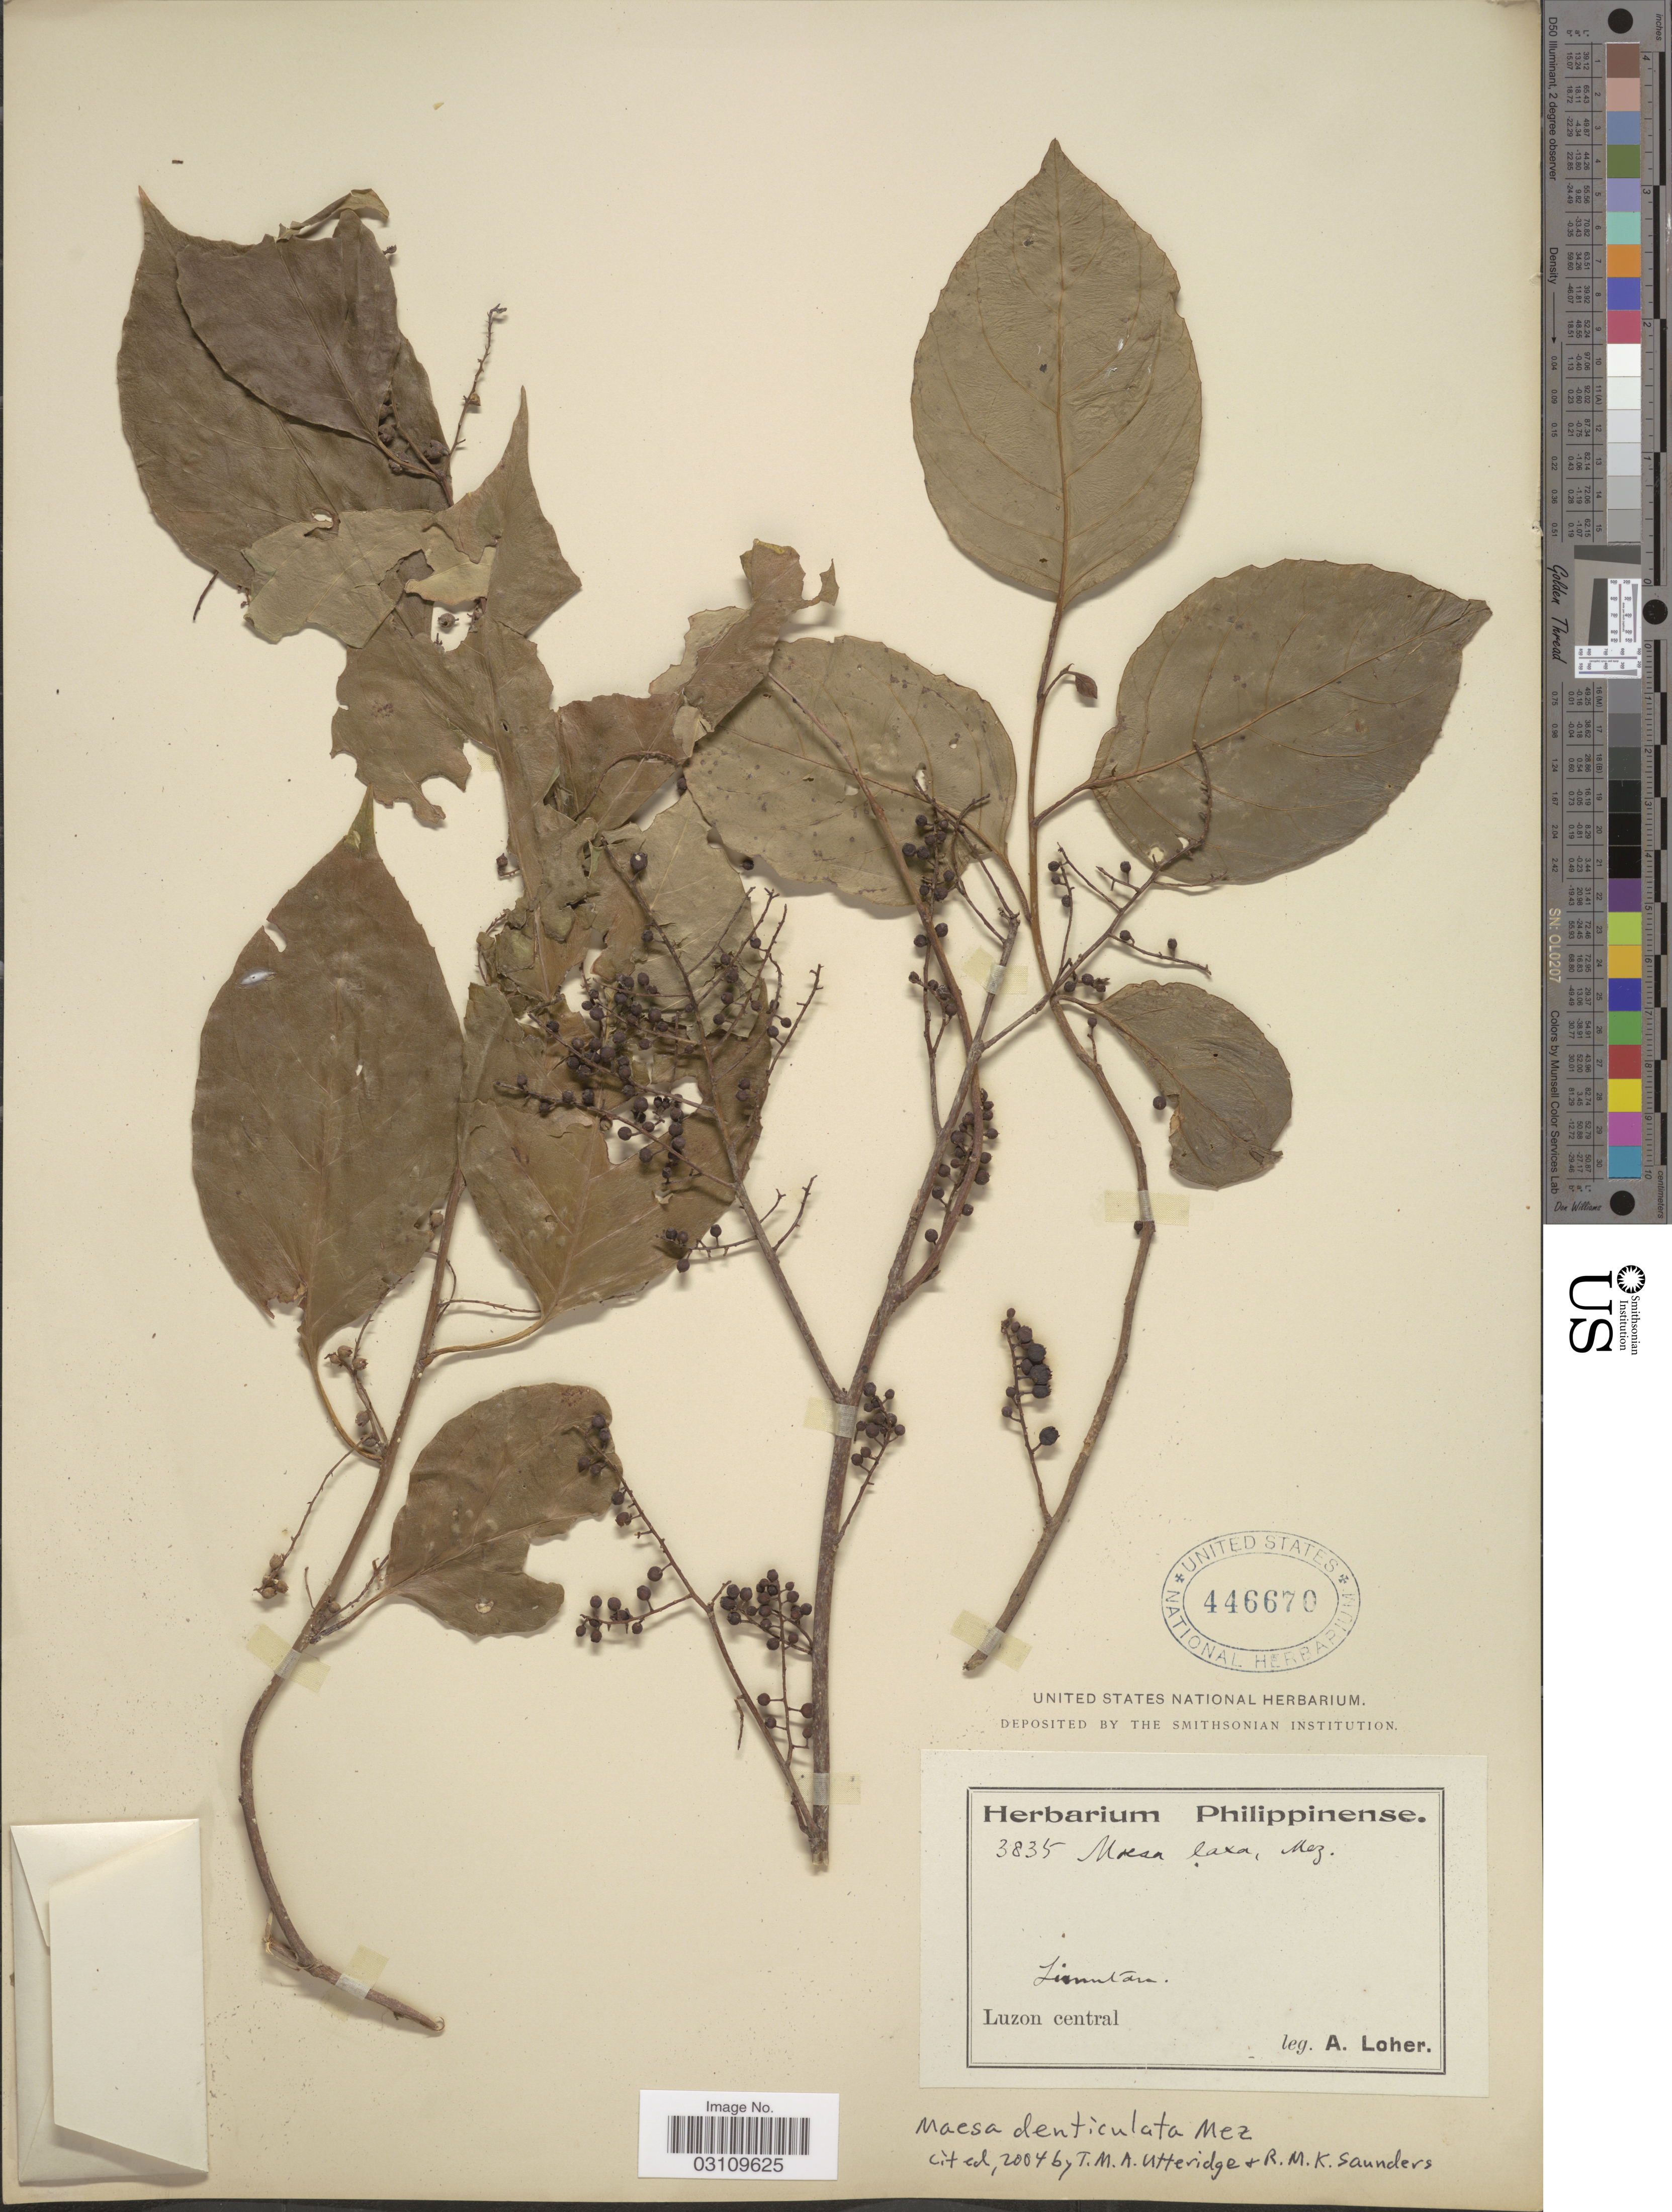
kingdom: Plantae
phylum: Tracheophyta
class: Magnoliopsida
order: Ericales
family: Primulaceae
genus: Maesa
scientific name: Maesa denticulata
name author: Mez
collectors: A. Loher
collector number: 3835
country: Philippines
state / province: Central Luzon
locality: [illegible text], Luzon Central.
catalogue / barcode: US 446670